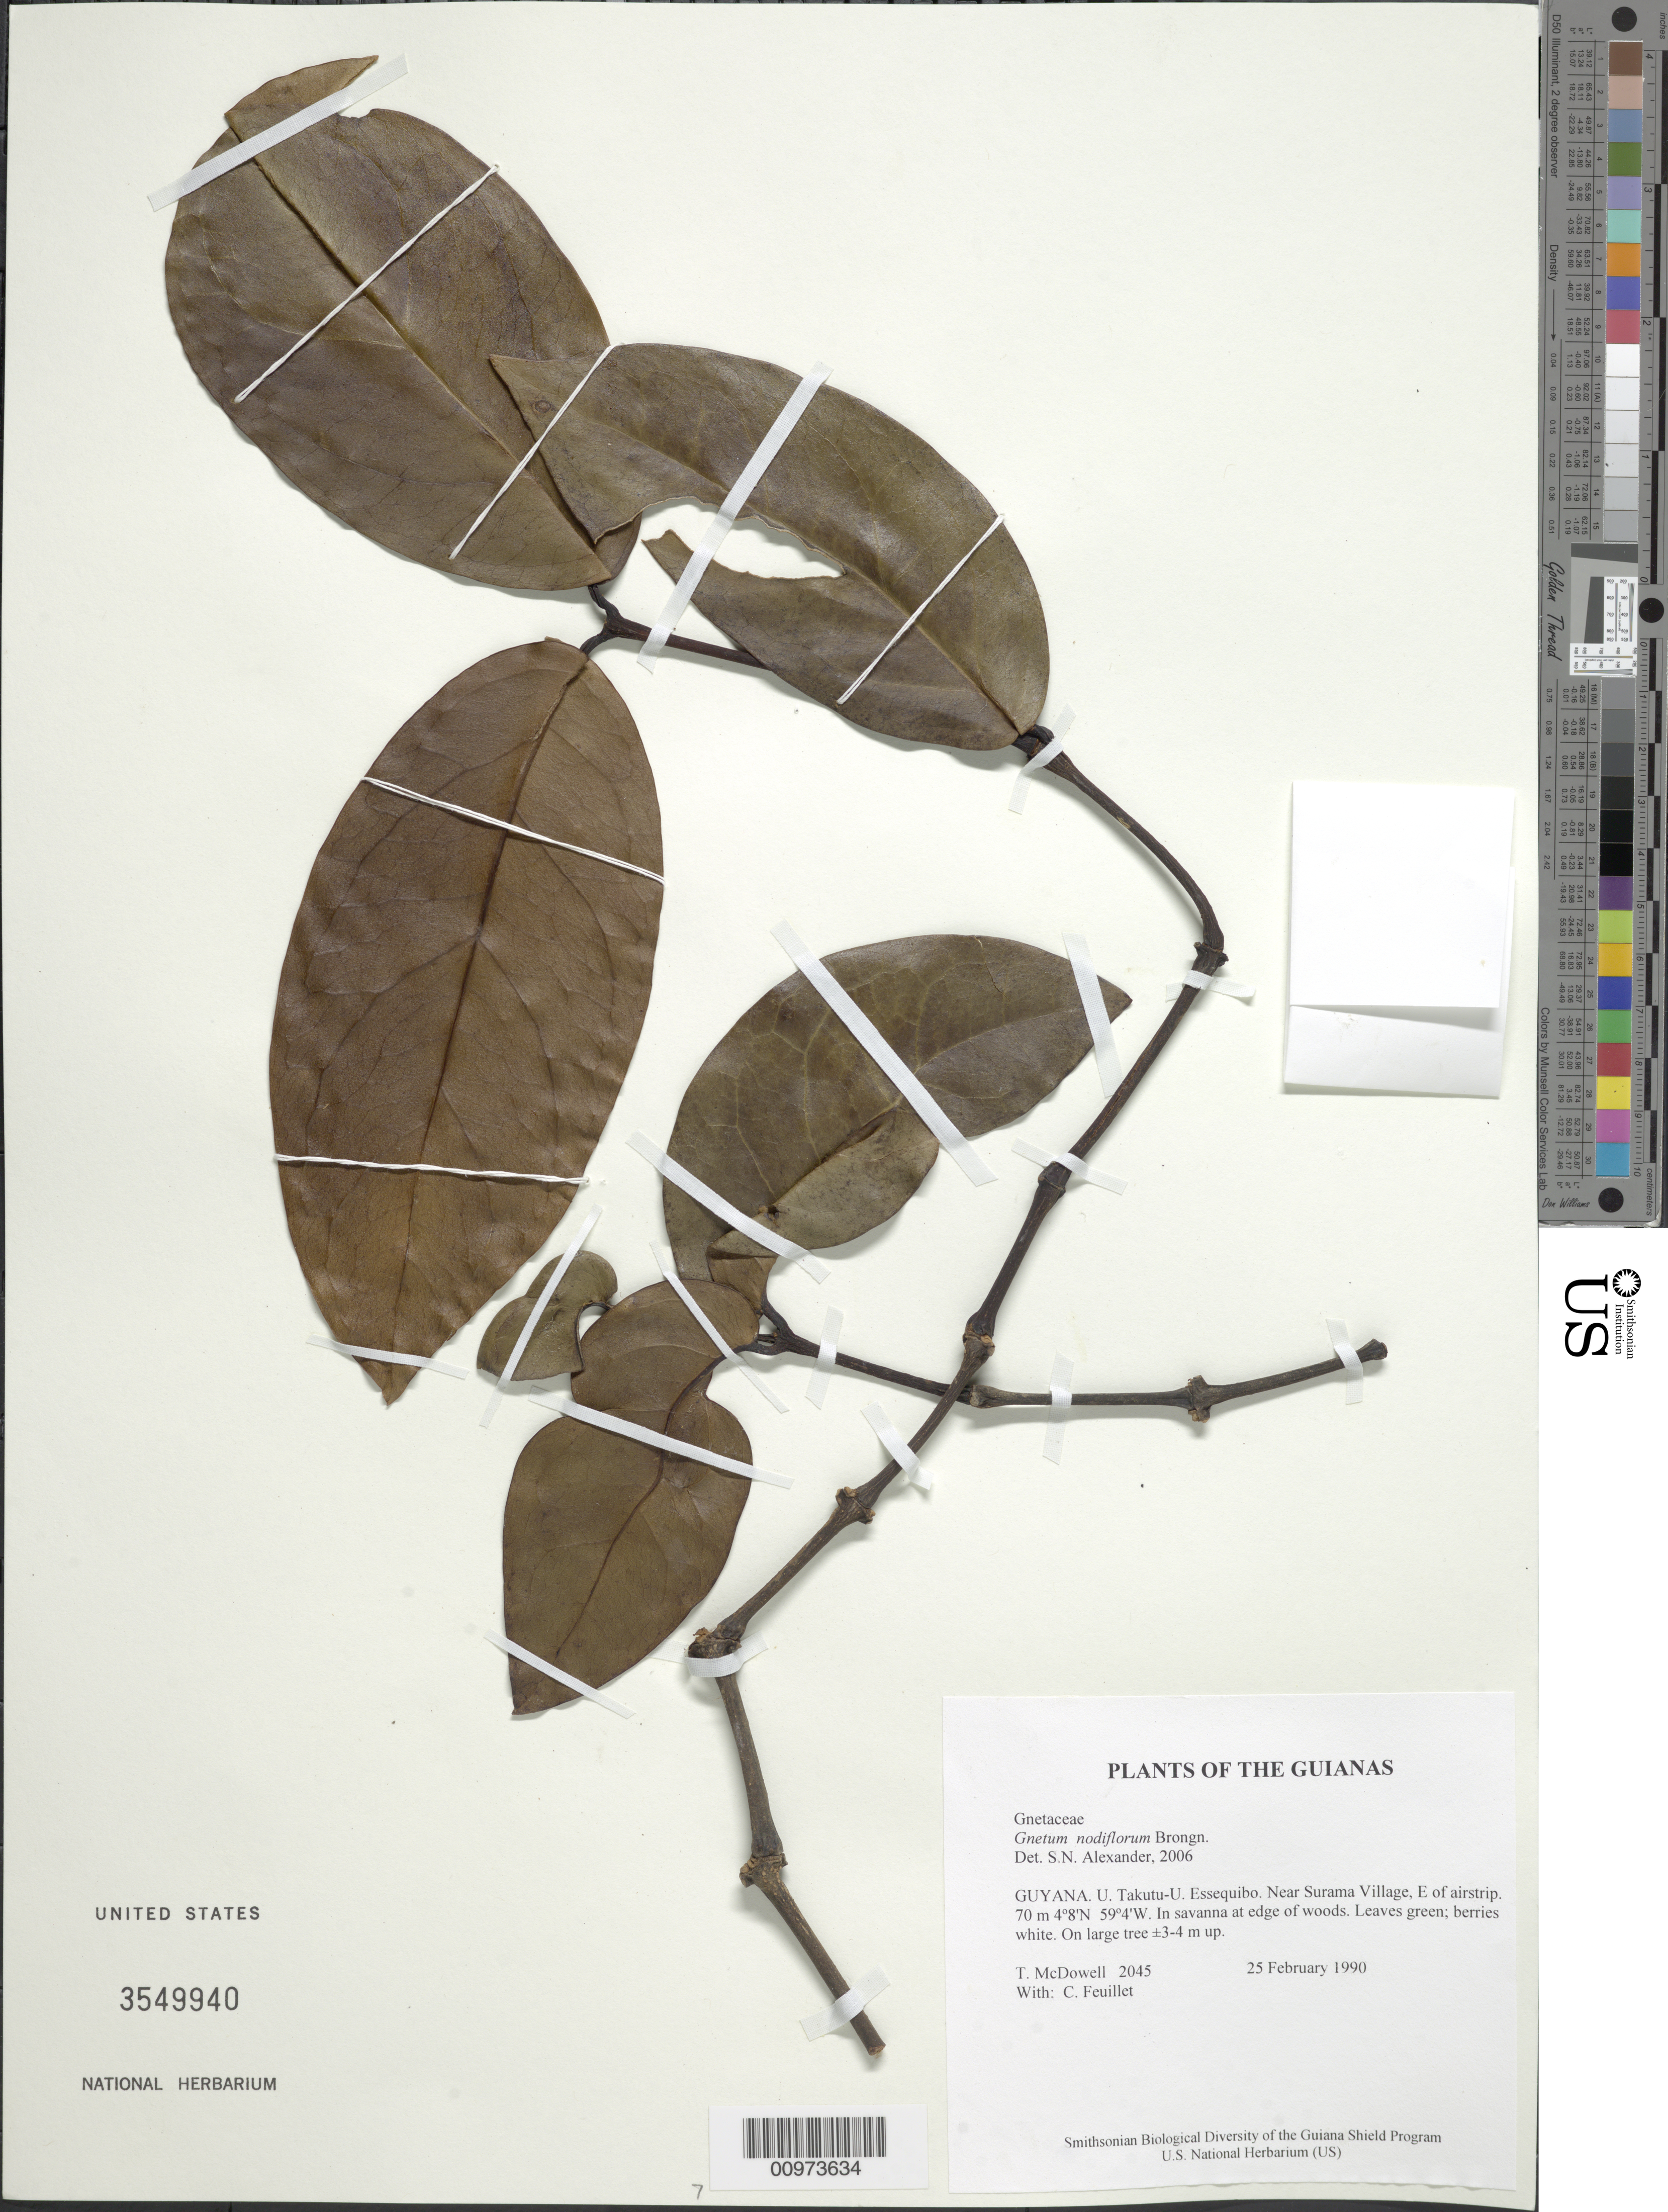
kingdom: Plantae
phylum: Tracheophyta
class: Gnetopsida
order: Gnetales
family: Gnetaceae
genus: Gnetum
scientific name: Gnetum nodiflorum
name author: Brongn.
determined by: Alexander, S. N.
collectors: T. McDowell & C. Feuillet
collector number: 2045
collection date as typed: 25 February 1990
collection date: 1990-02-25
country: Guyana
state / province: U. Takutu-U. Essequibo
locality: Near Surama Village, E of airstrip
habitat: In savanna at edge of woods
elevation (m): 70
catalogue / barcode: US 3549940